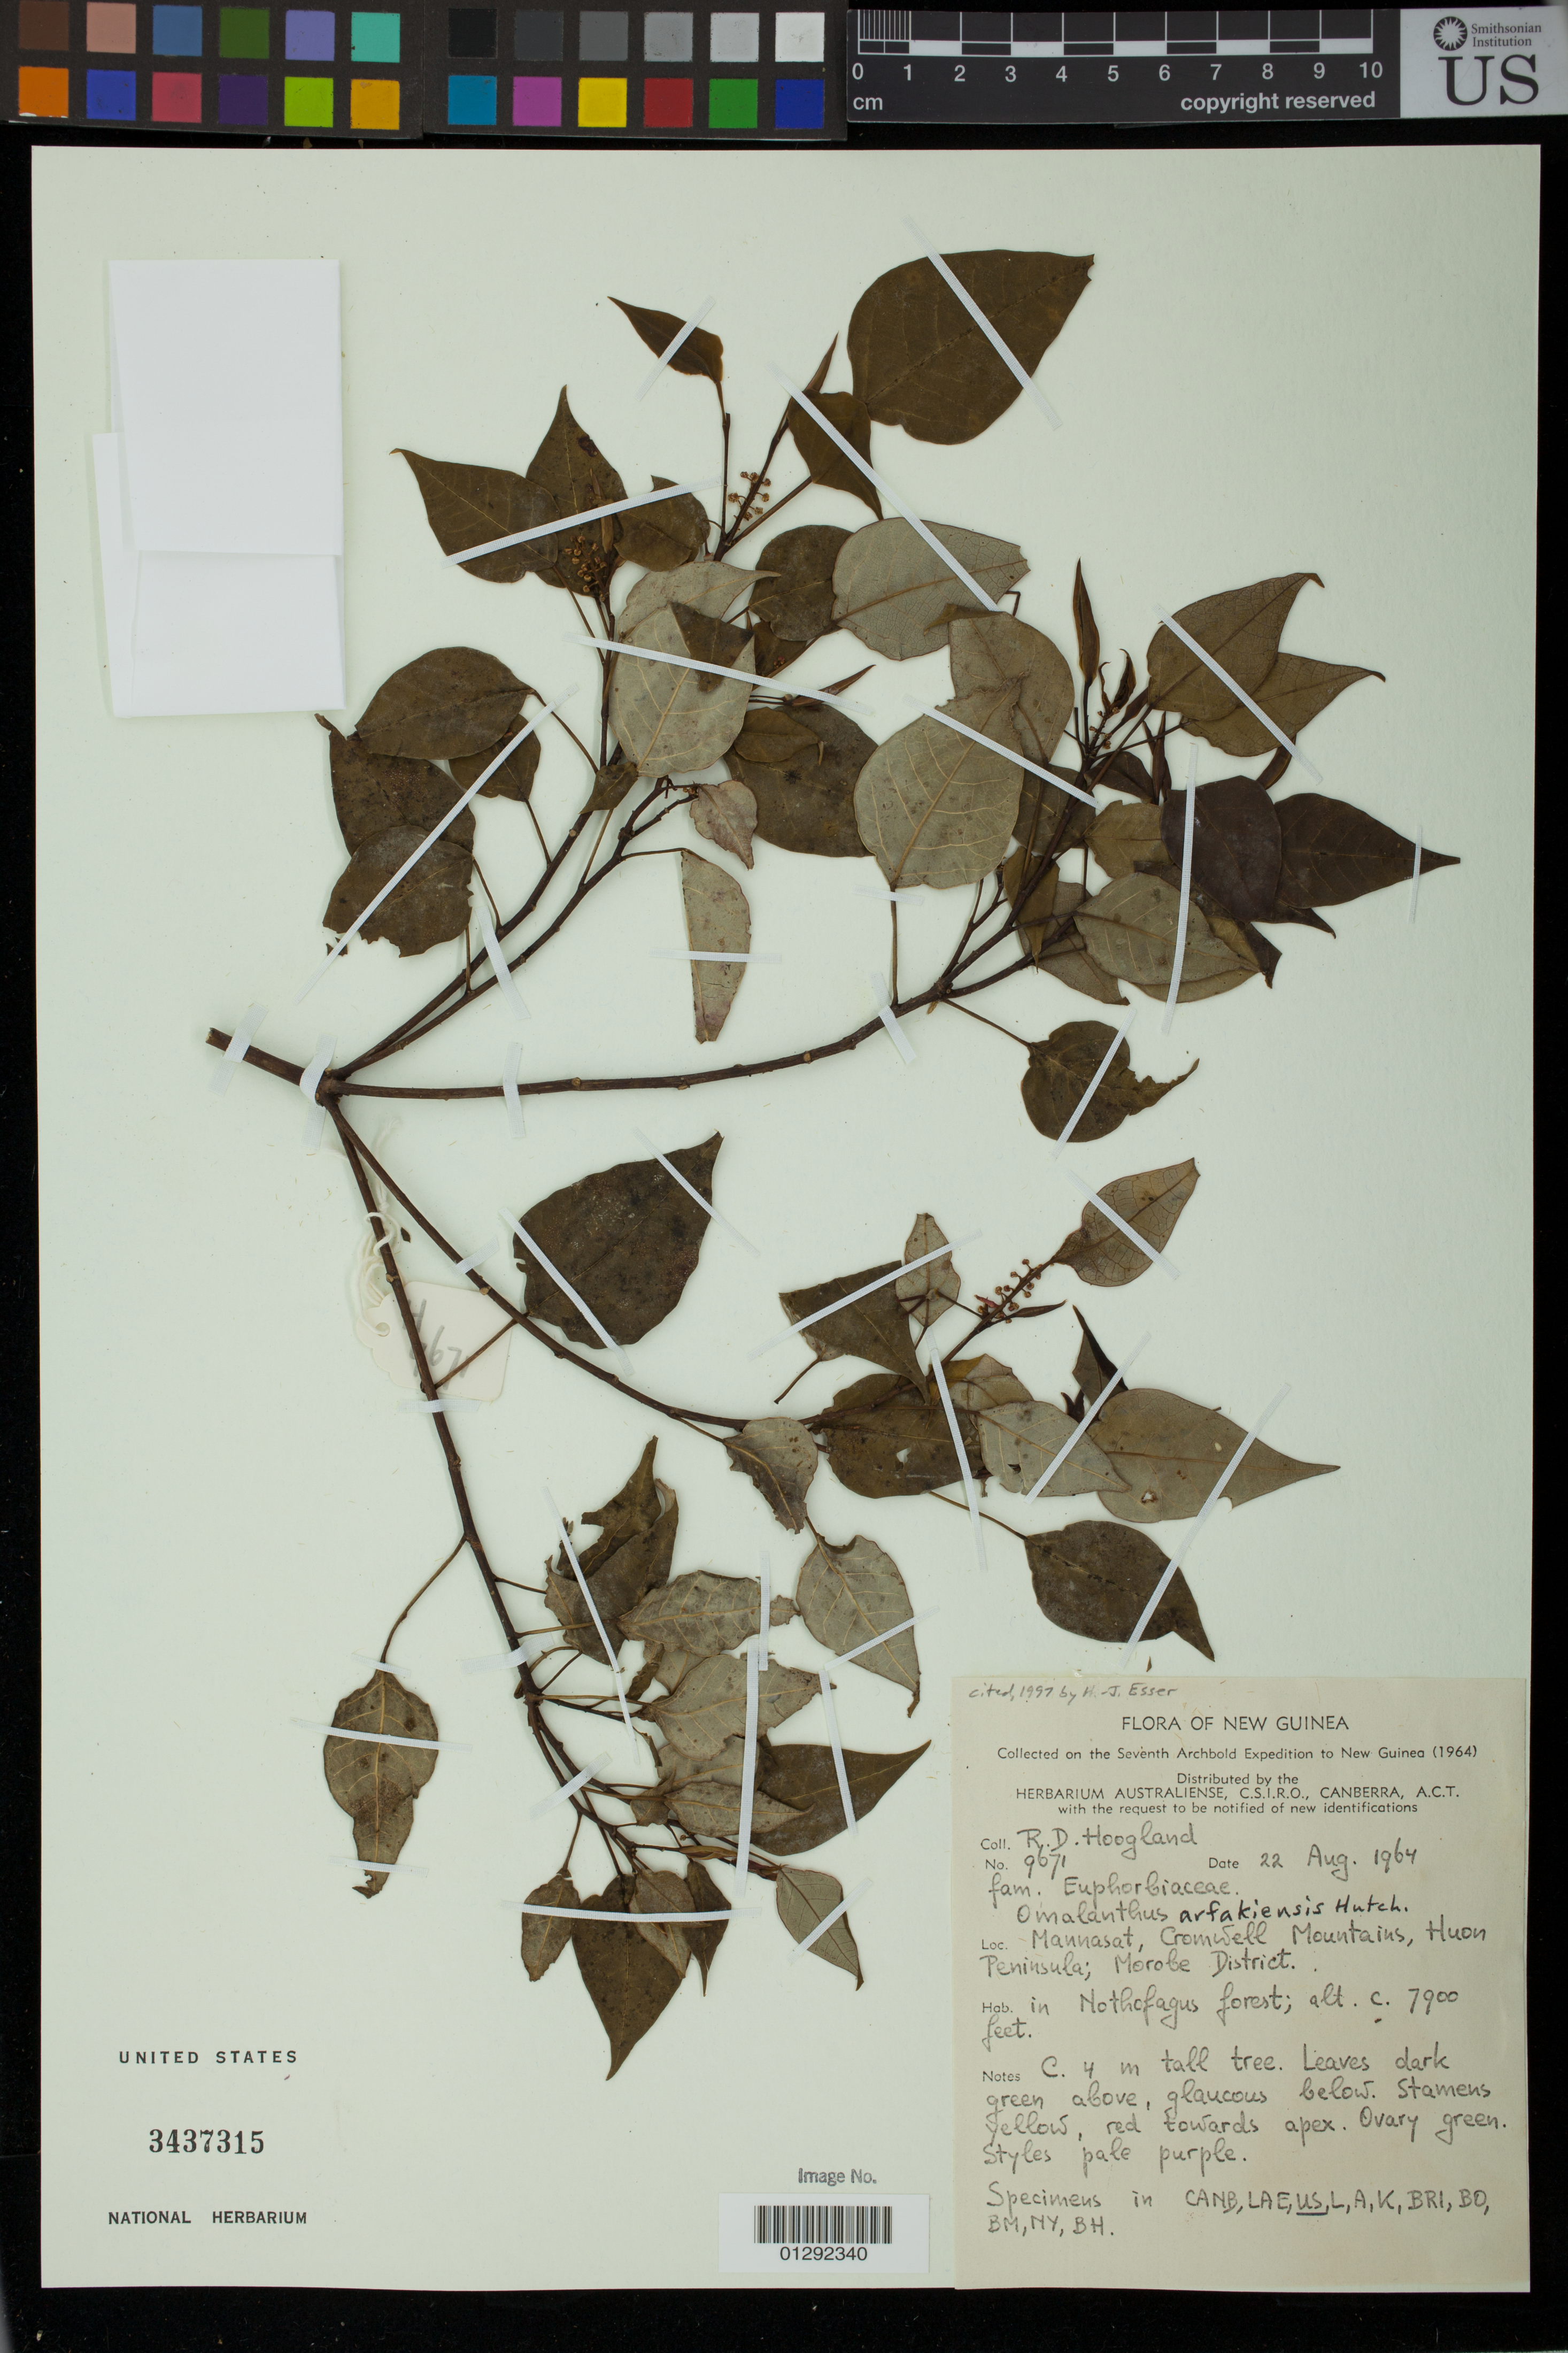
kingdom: Plantae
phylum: Tracheophyta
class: Magnoliopsida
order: Malpighiales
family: Euphorbiaceae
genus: Homalanthus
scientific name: Homalanthus arfakiensis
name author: Hutch.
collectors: R. D. Hoogland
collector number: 9671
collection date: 1964-08-22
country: Papua New Guinea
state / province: Morobe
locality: Mannasat, Cromwell Mountains, Huon Peninsula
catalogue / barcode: US 3437315